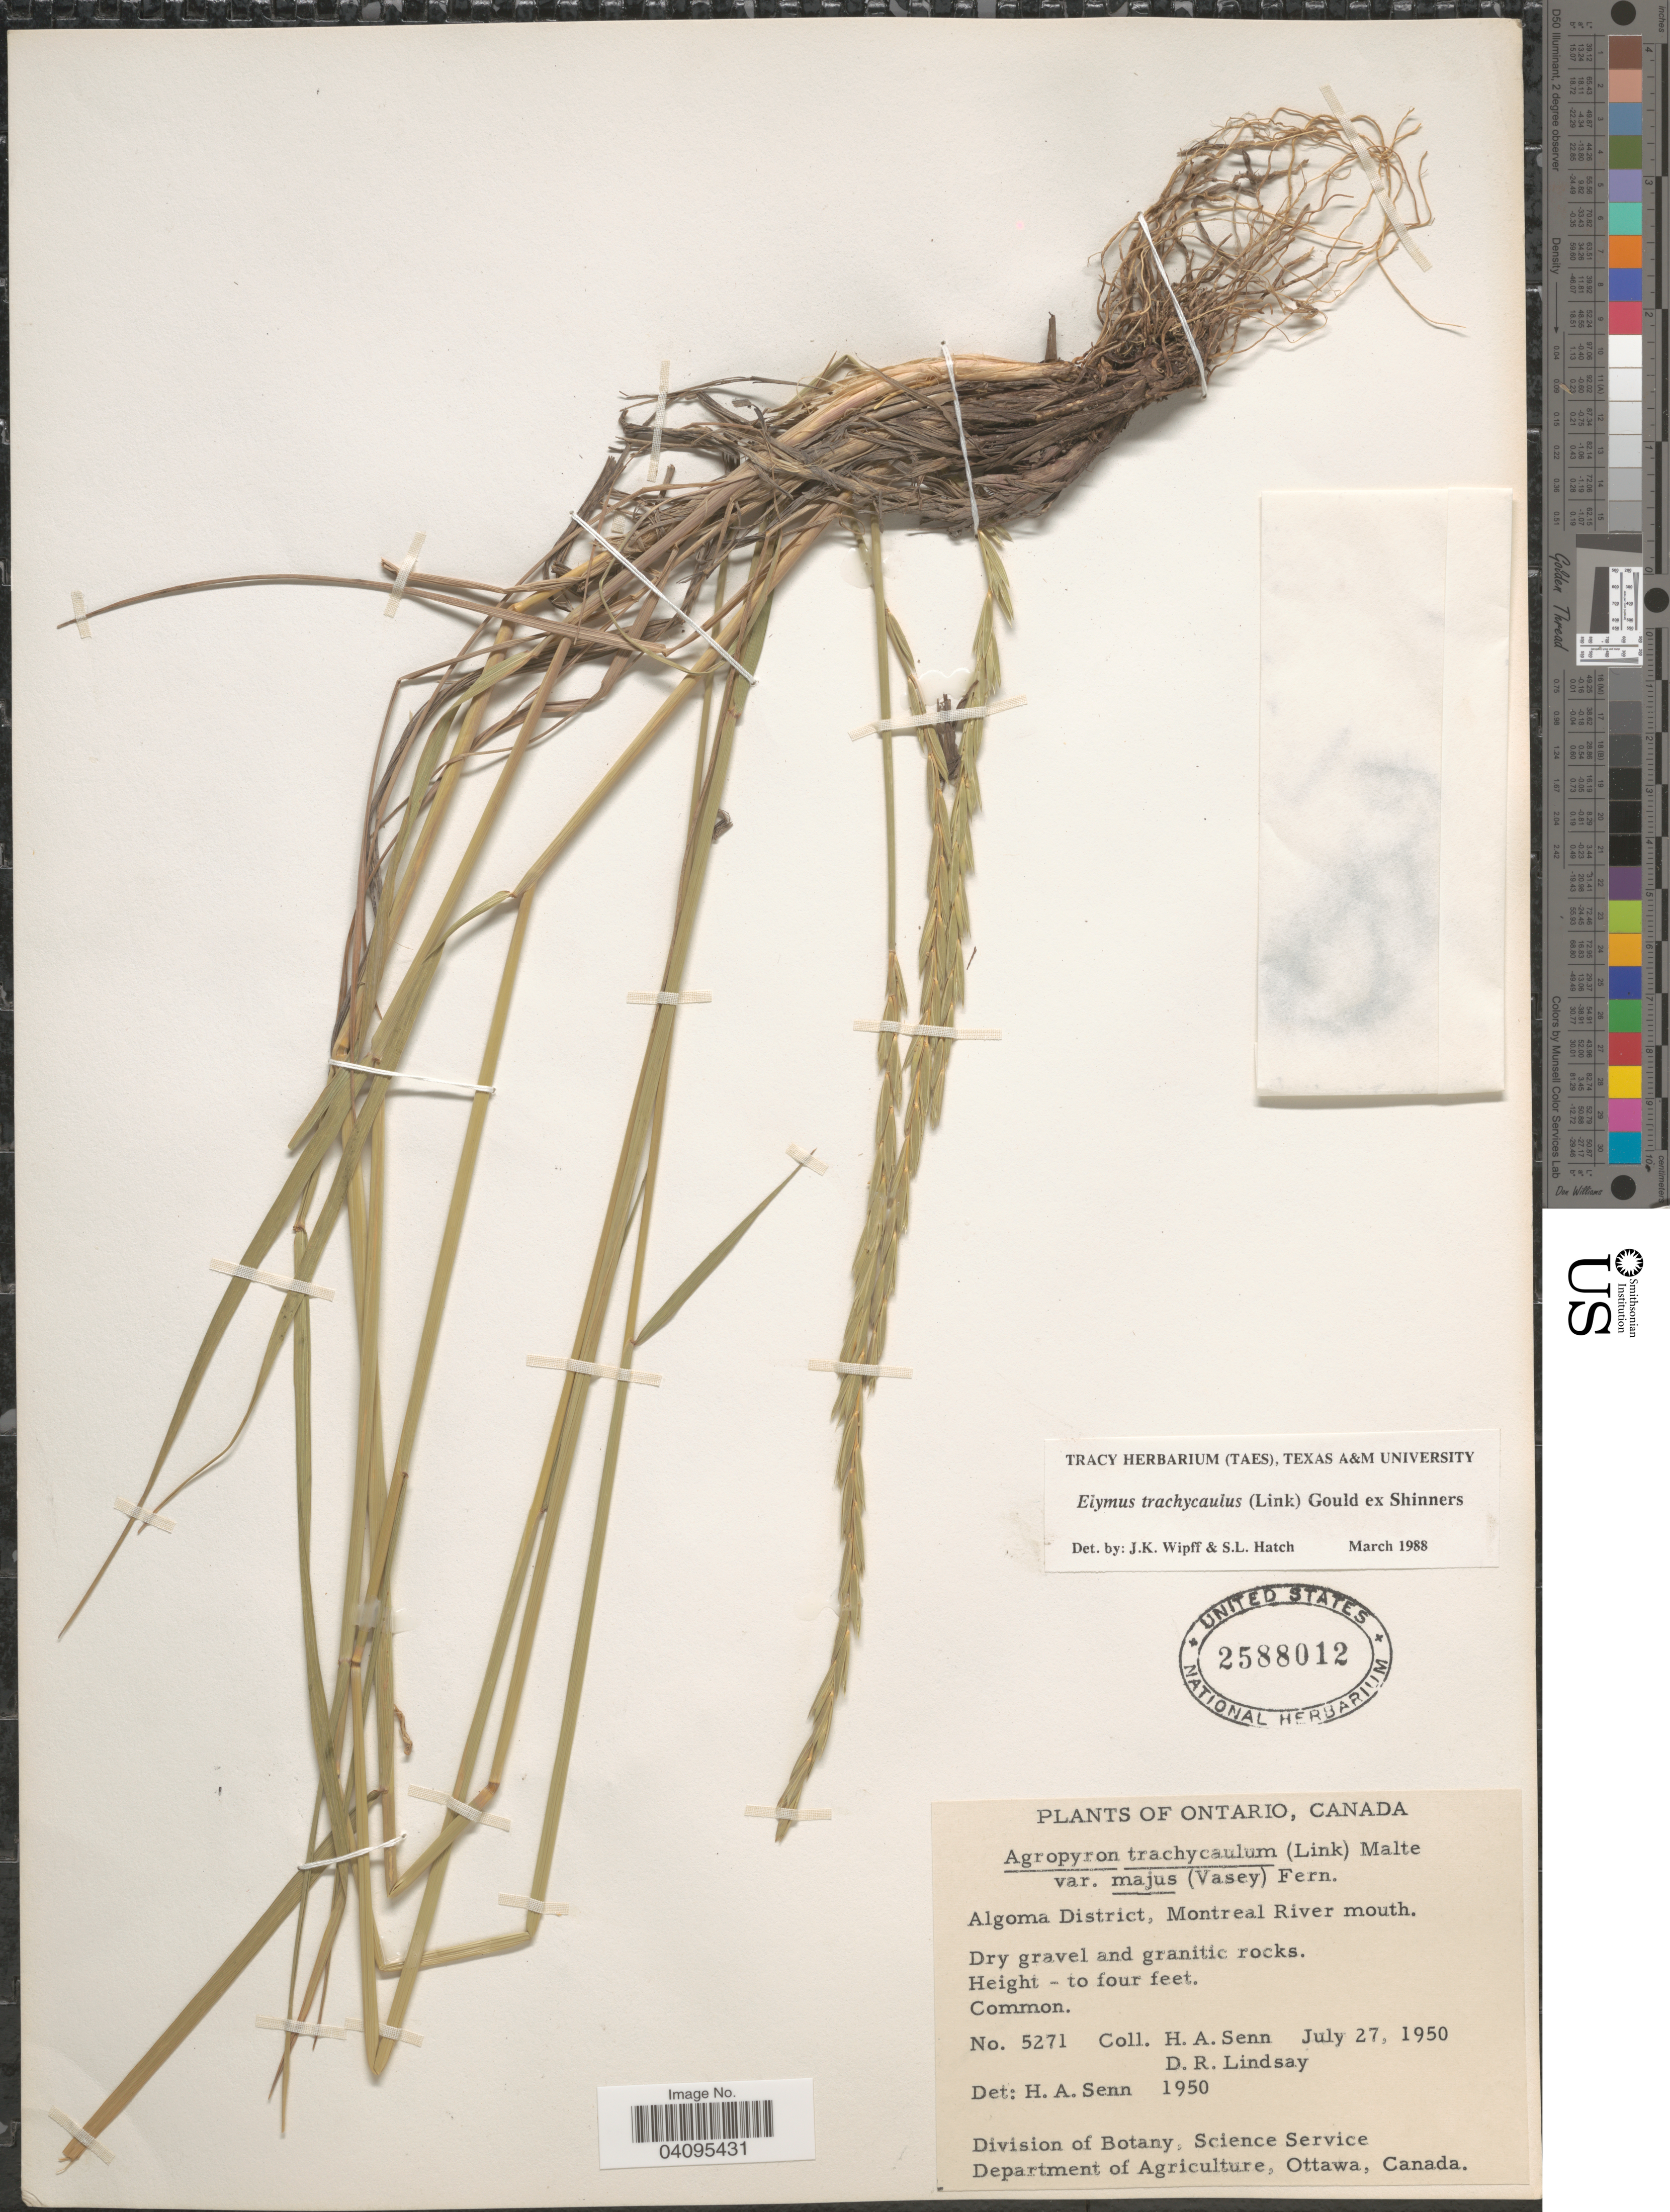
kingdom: Plantae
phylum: Tracheophyta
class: Liliopsida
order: Poales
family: Poaceae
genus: Elymus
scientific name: Elymus trachycaulus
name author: (Link) Gould ex Shinners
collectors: H. Senn & D. Lindsay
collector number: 5271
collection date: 1950-07-27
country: Canada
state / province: Ontario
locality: Algoma District, Montreal River mouth.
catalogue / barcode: US 2588012